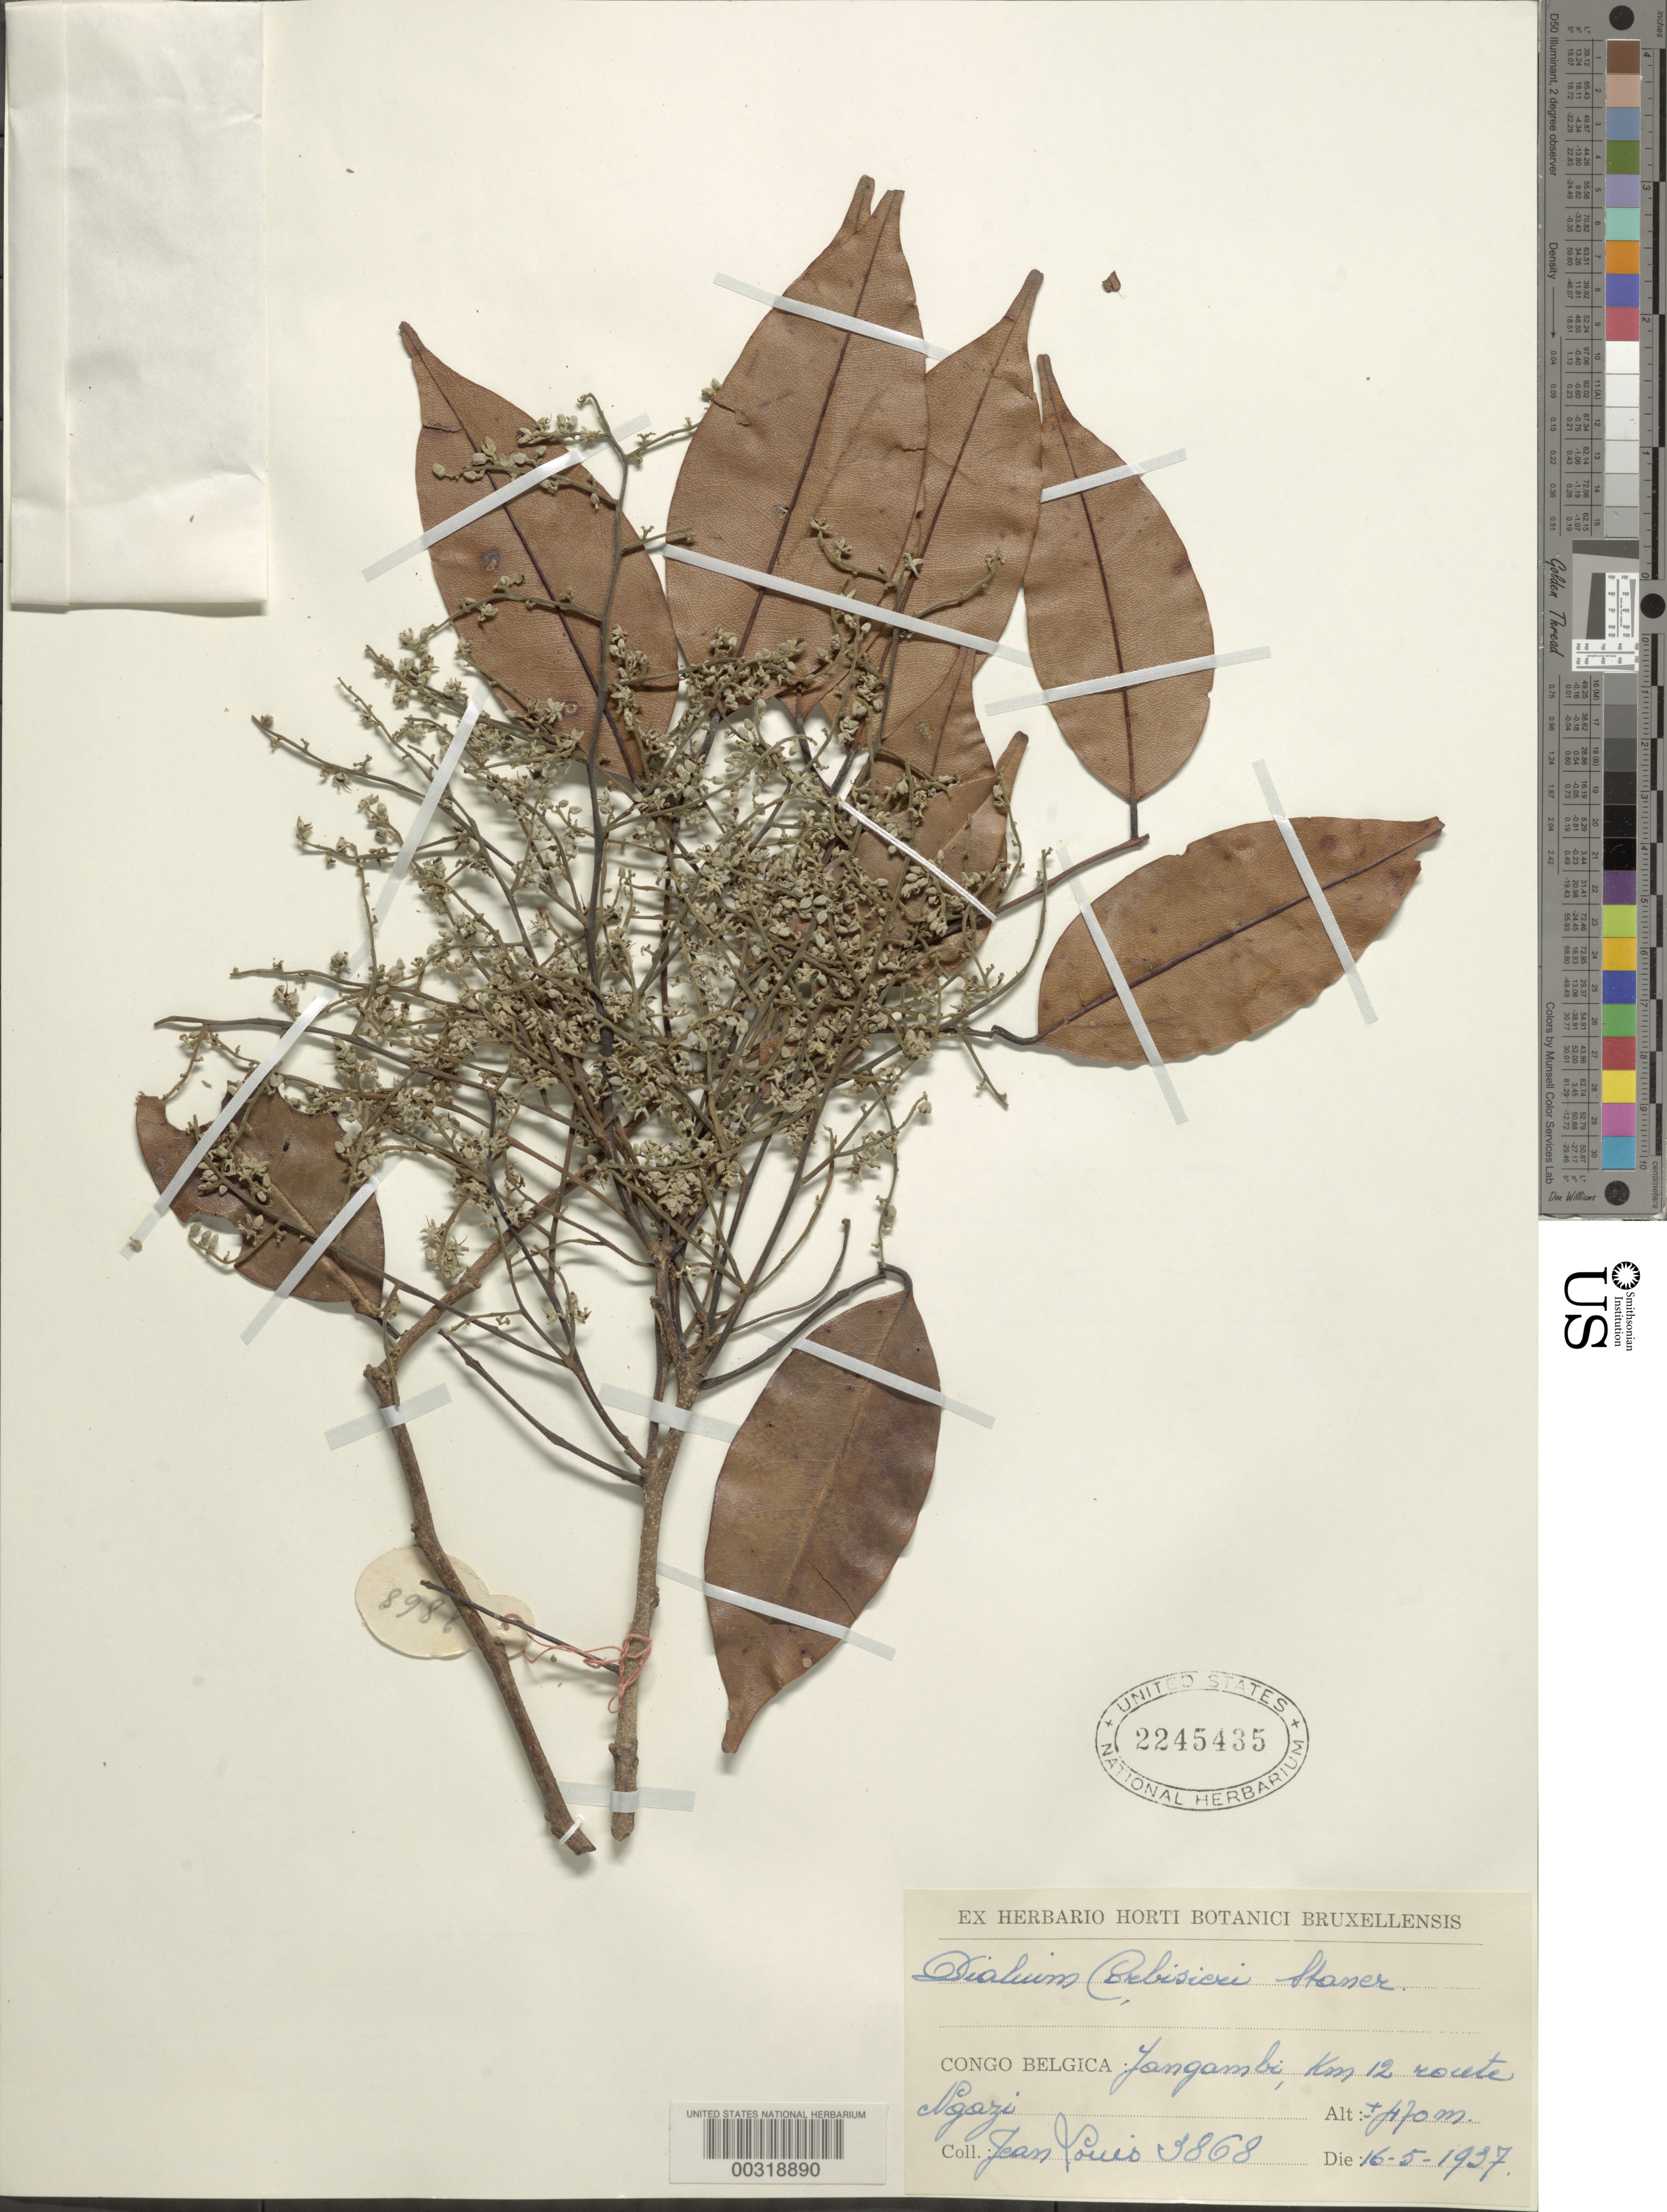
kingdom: Plantae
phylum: Tracheophyta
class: Magnoliopsida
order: Fabales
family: Fabaceae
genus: Dialium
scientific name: Dialium polyanthum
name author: Harms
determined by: Falcão, Marcus J.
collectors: J. Louis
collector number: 3868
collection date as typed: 16 May 1937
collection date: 1937-05-16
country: Congo, Democratic Republic of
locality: Jangambi, km 12 route ngozi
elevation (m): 470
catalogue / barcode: US 2245435